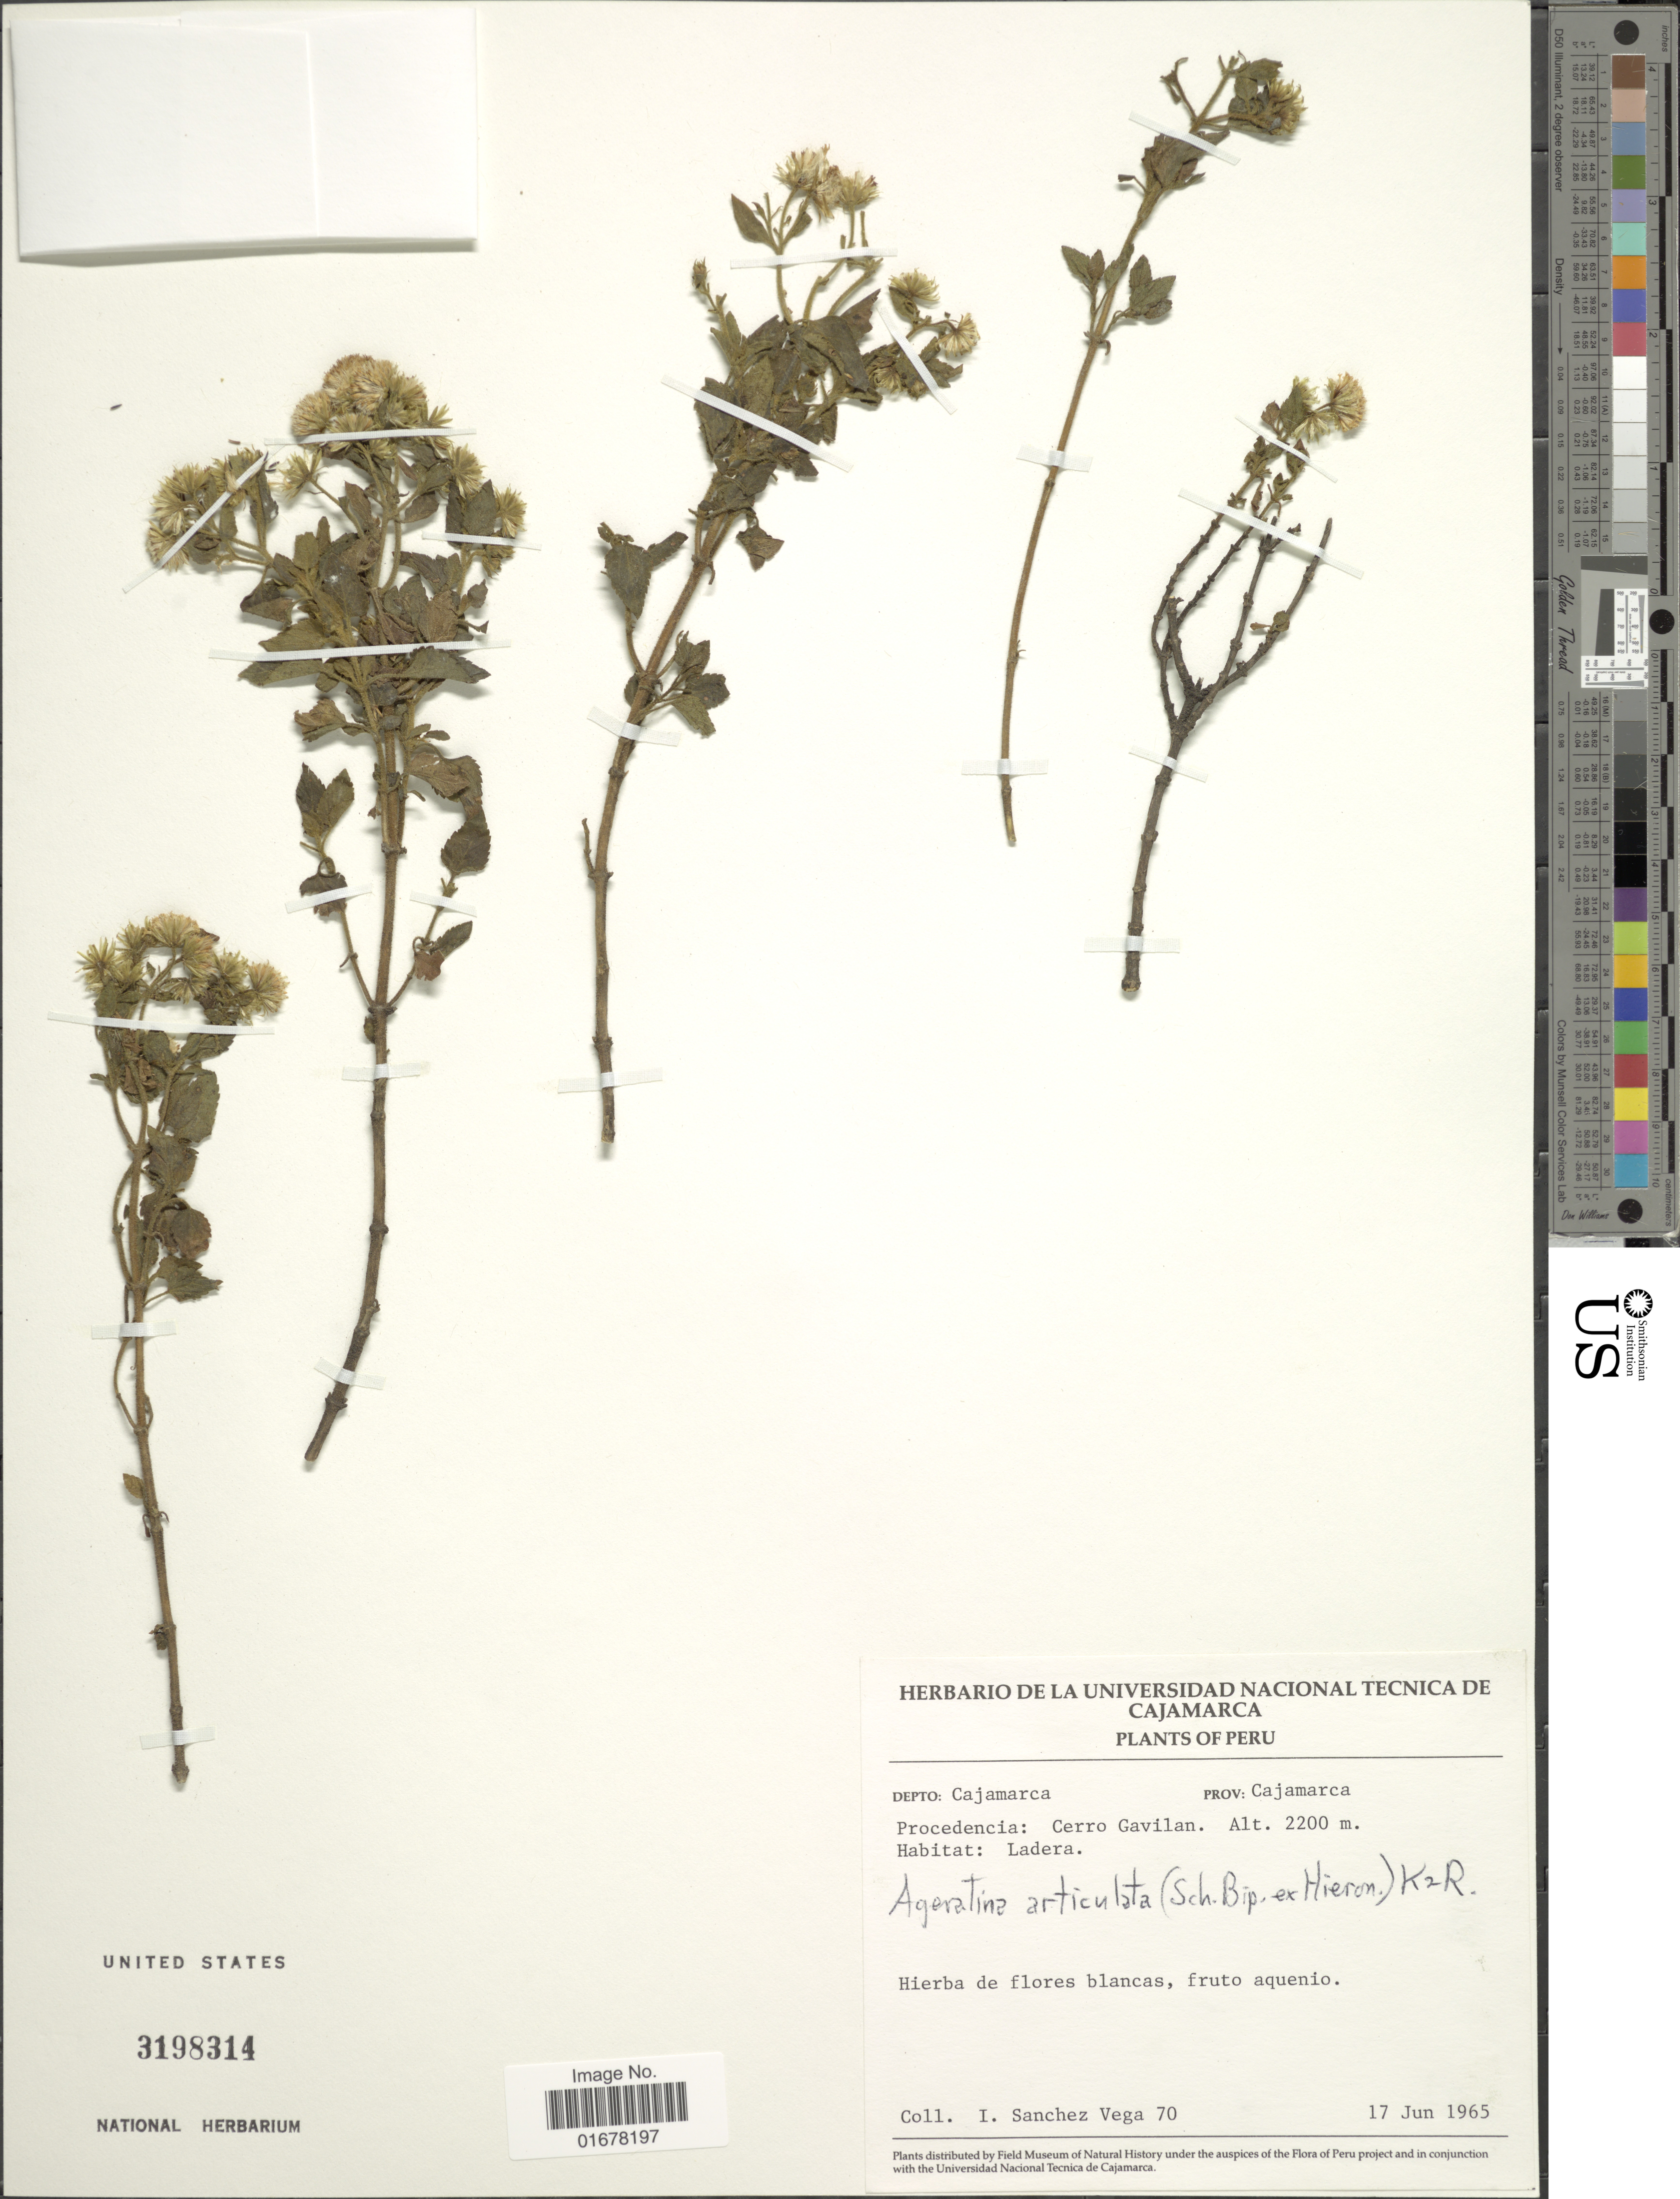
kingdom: Plantae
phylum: Tracheophyta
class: Magnoliopsida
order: Asterales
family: Asteraceae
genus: Ageratina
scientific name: Ageratina articulata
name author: (Sch. Bip. ex Hieron.) R.M. King & H. Rob.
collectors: I. Sánchez Vega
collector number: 70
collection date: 1965-06-17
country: Peru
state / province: Cajamarca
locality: Depto: Cajamarca, Prov.: Cajamarca, Procedencia: Cerro Gavilan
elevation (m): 2200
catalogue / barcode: US 3198314